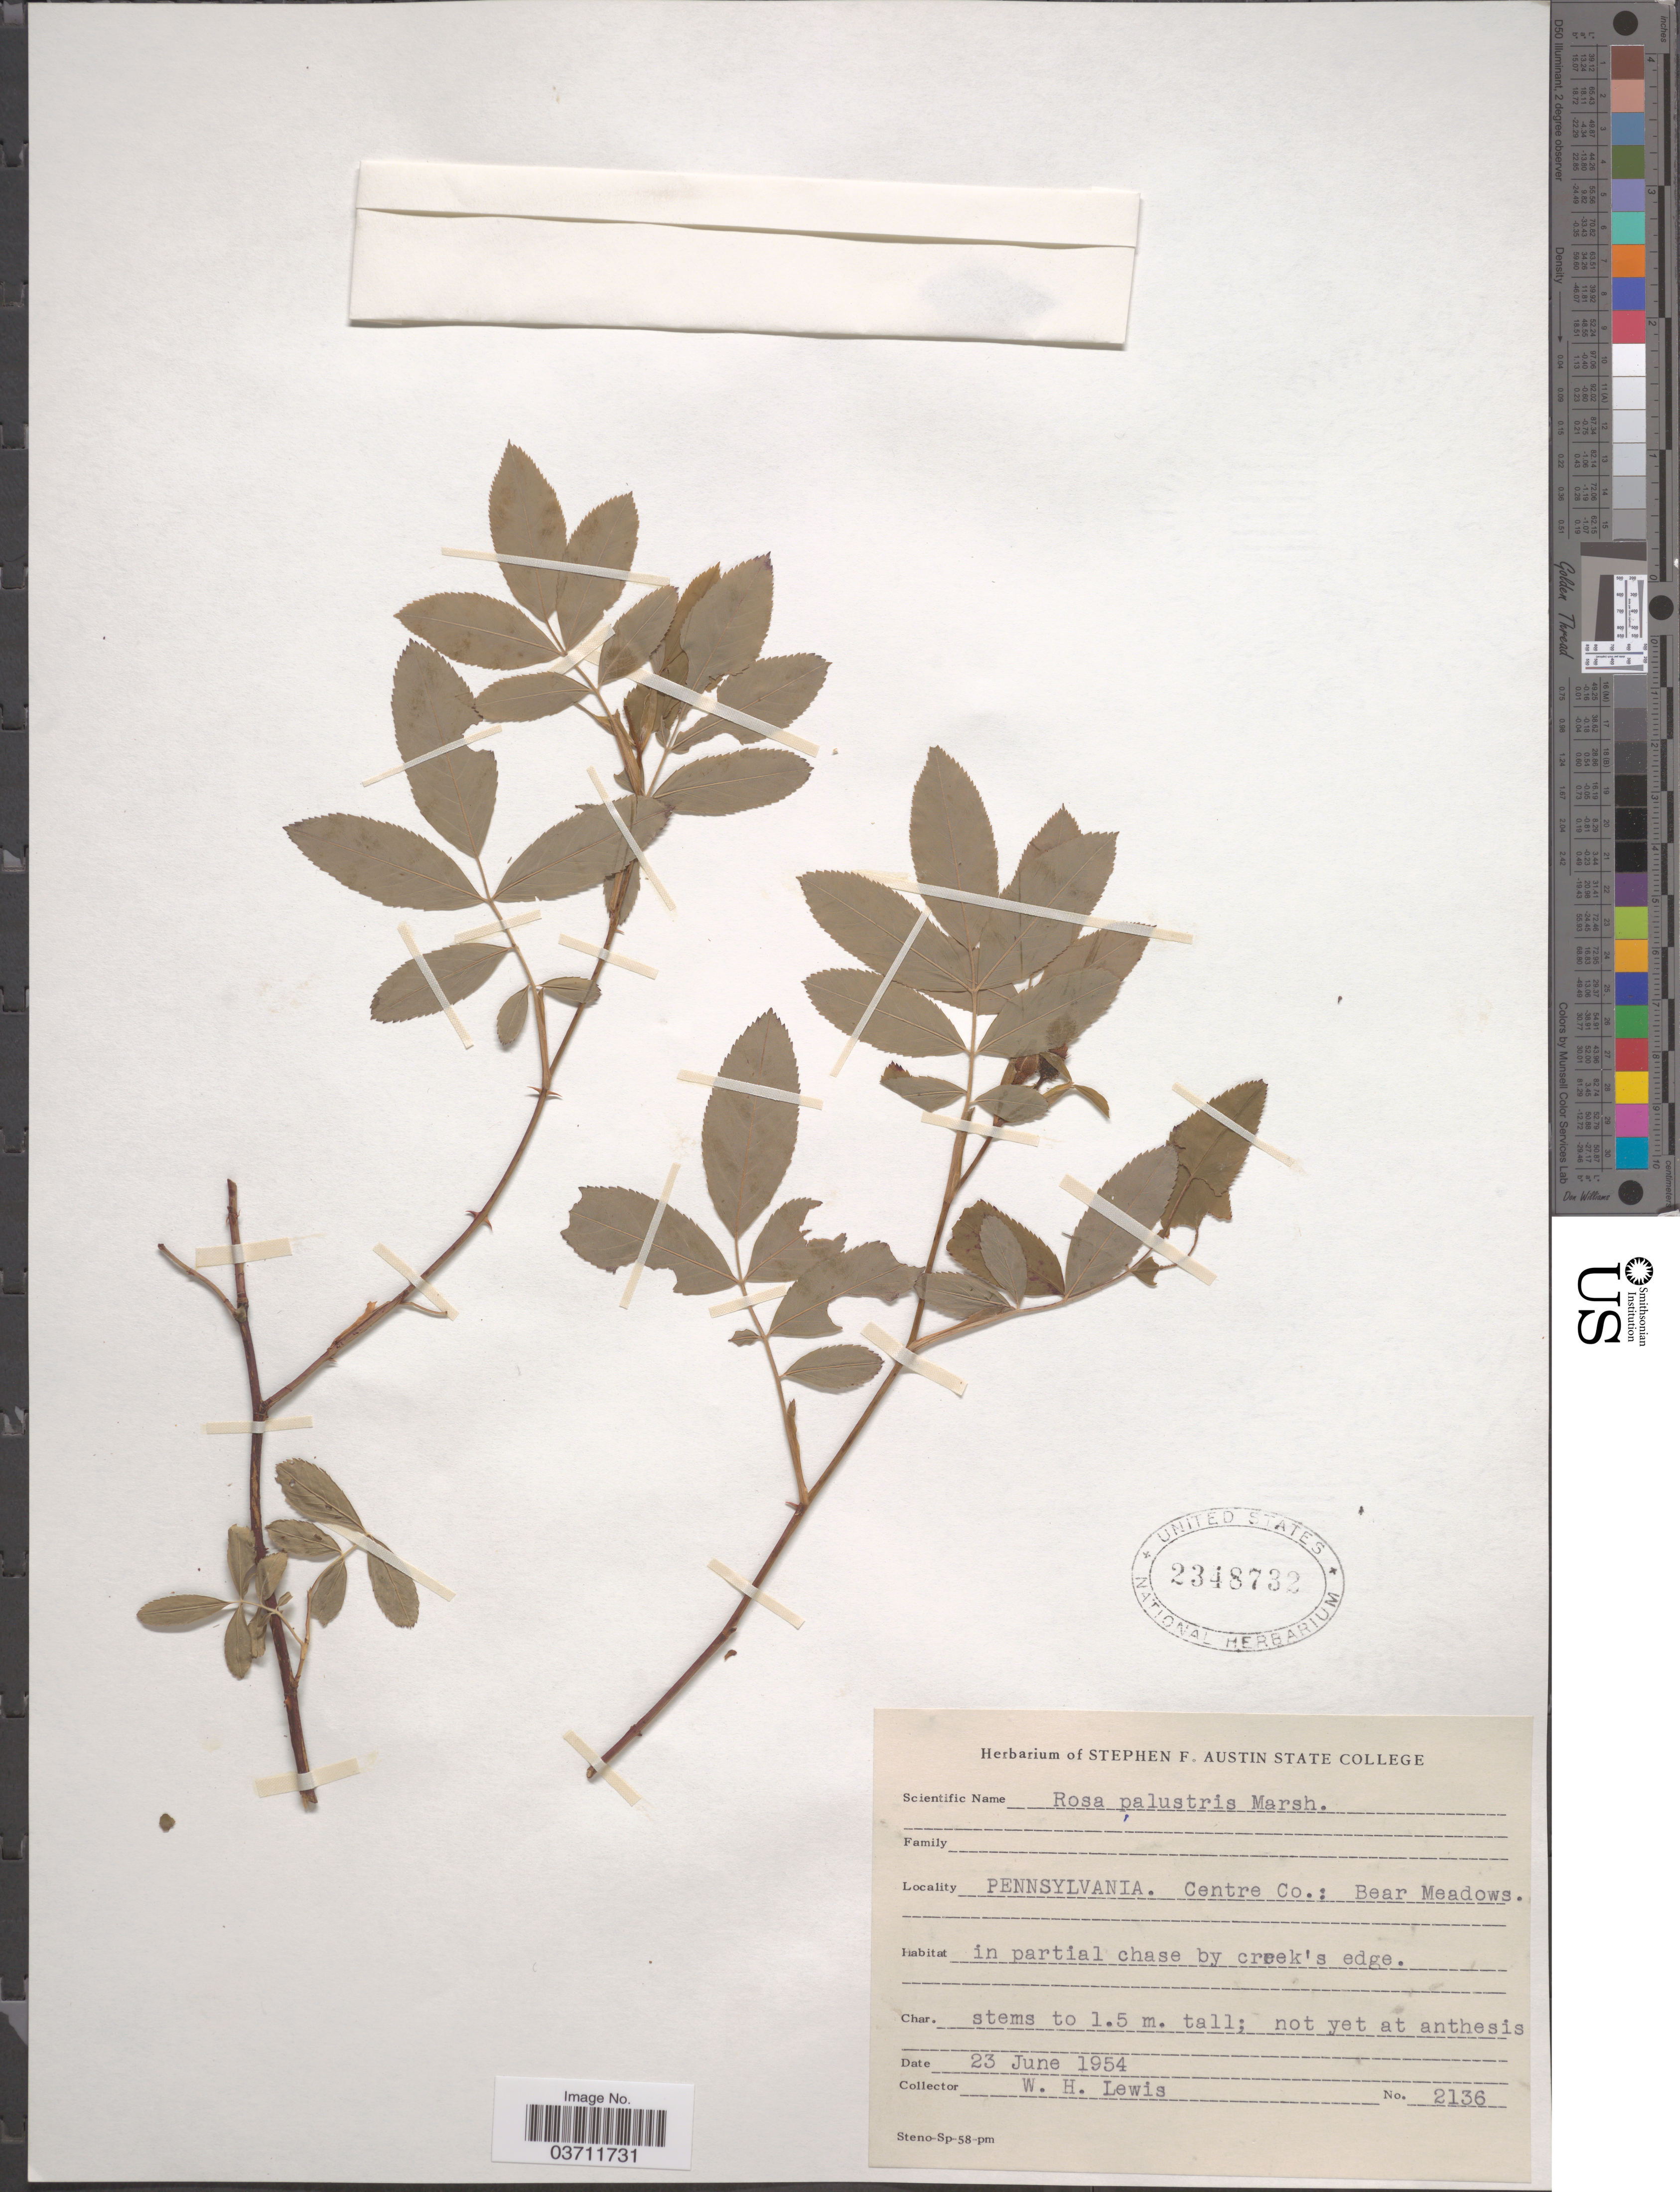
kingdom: Plantae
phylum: Tracheophyta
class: Magnoliopsida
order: Rosales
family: Rosaceae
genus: Rosa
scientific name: Rosa palustris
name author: Marshall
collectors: W. H. Lewis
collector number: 2136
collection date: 1954-06-23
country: United States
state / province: Pennsylvania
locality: Centre Co.: Bear Meadows.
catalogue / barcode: US 2348732